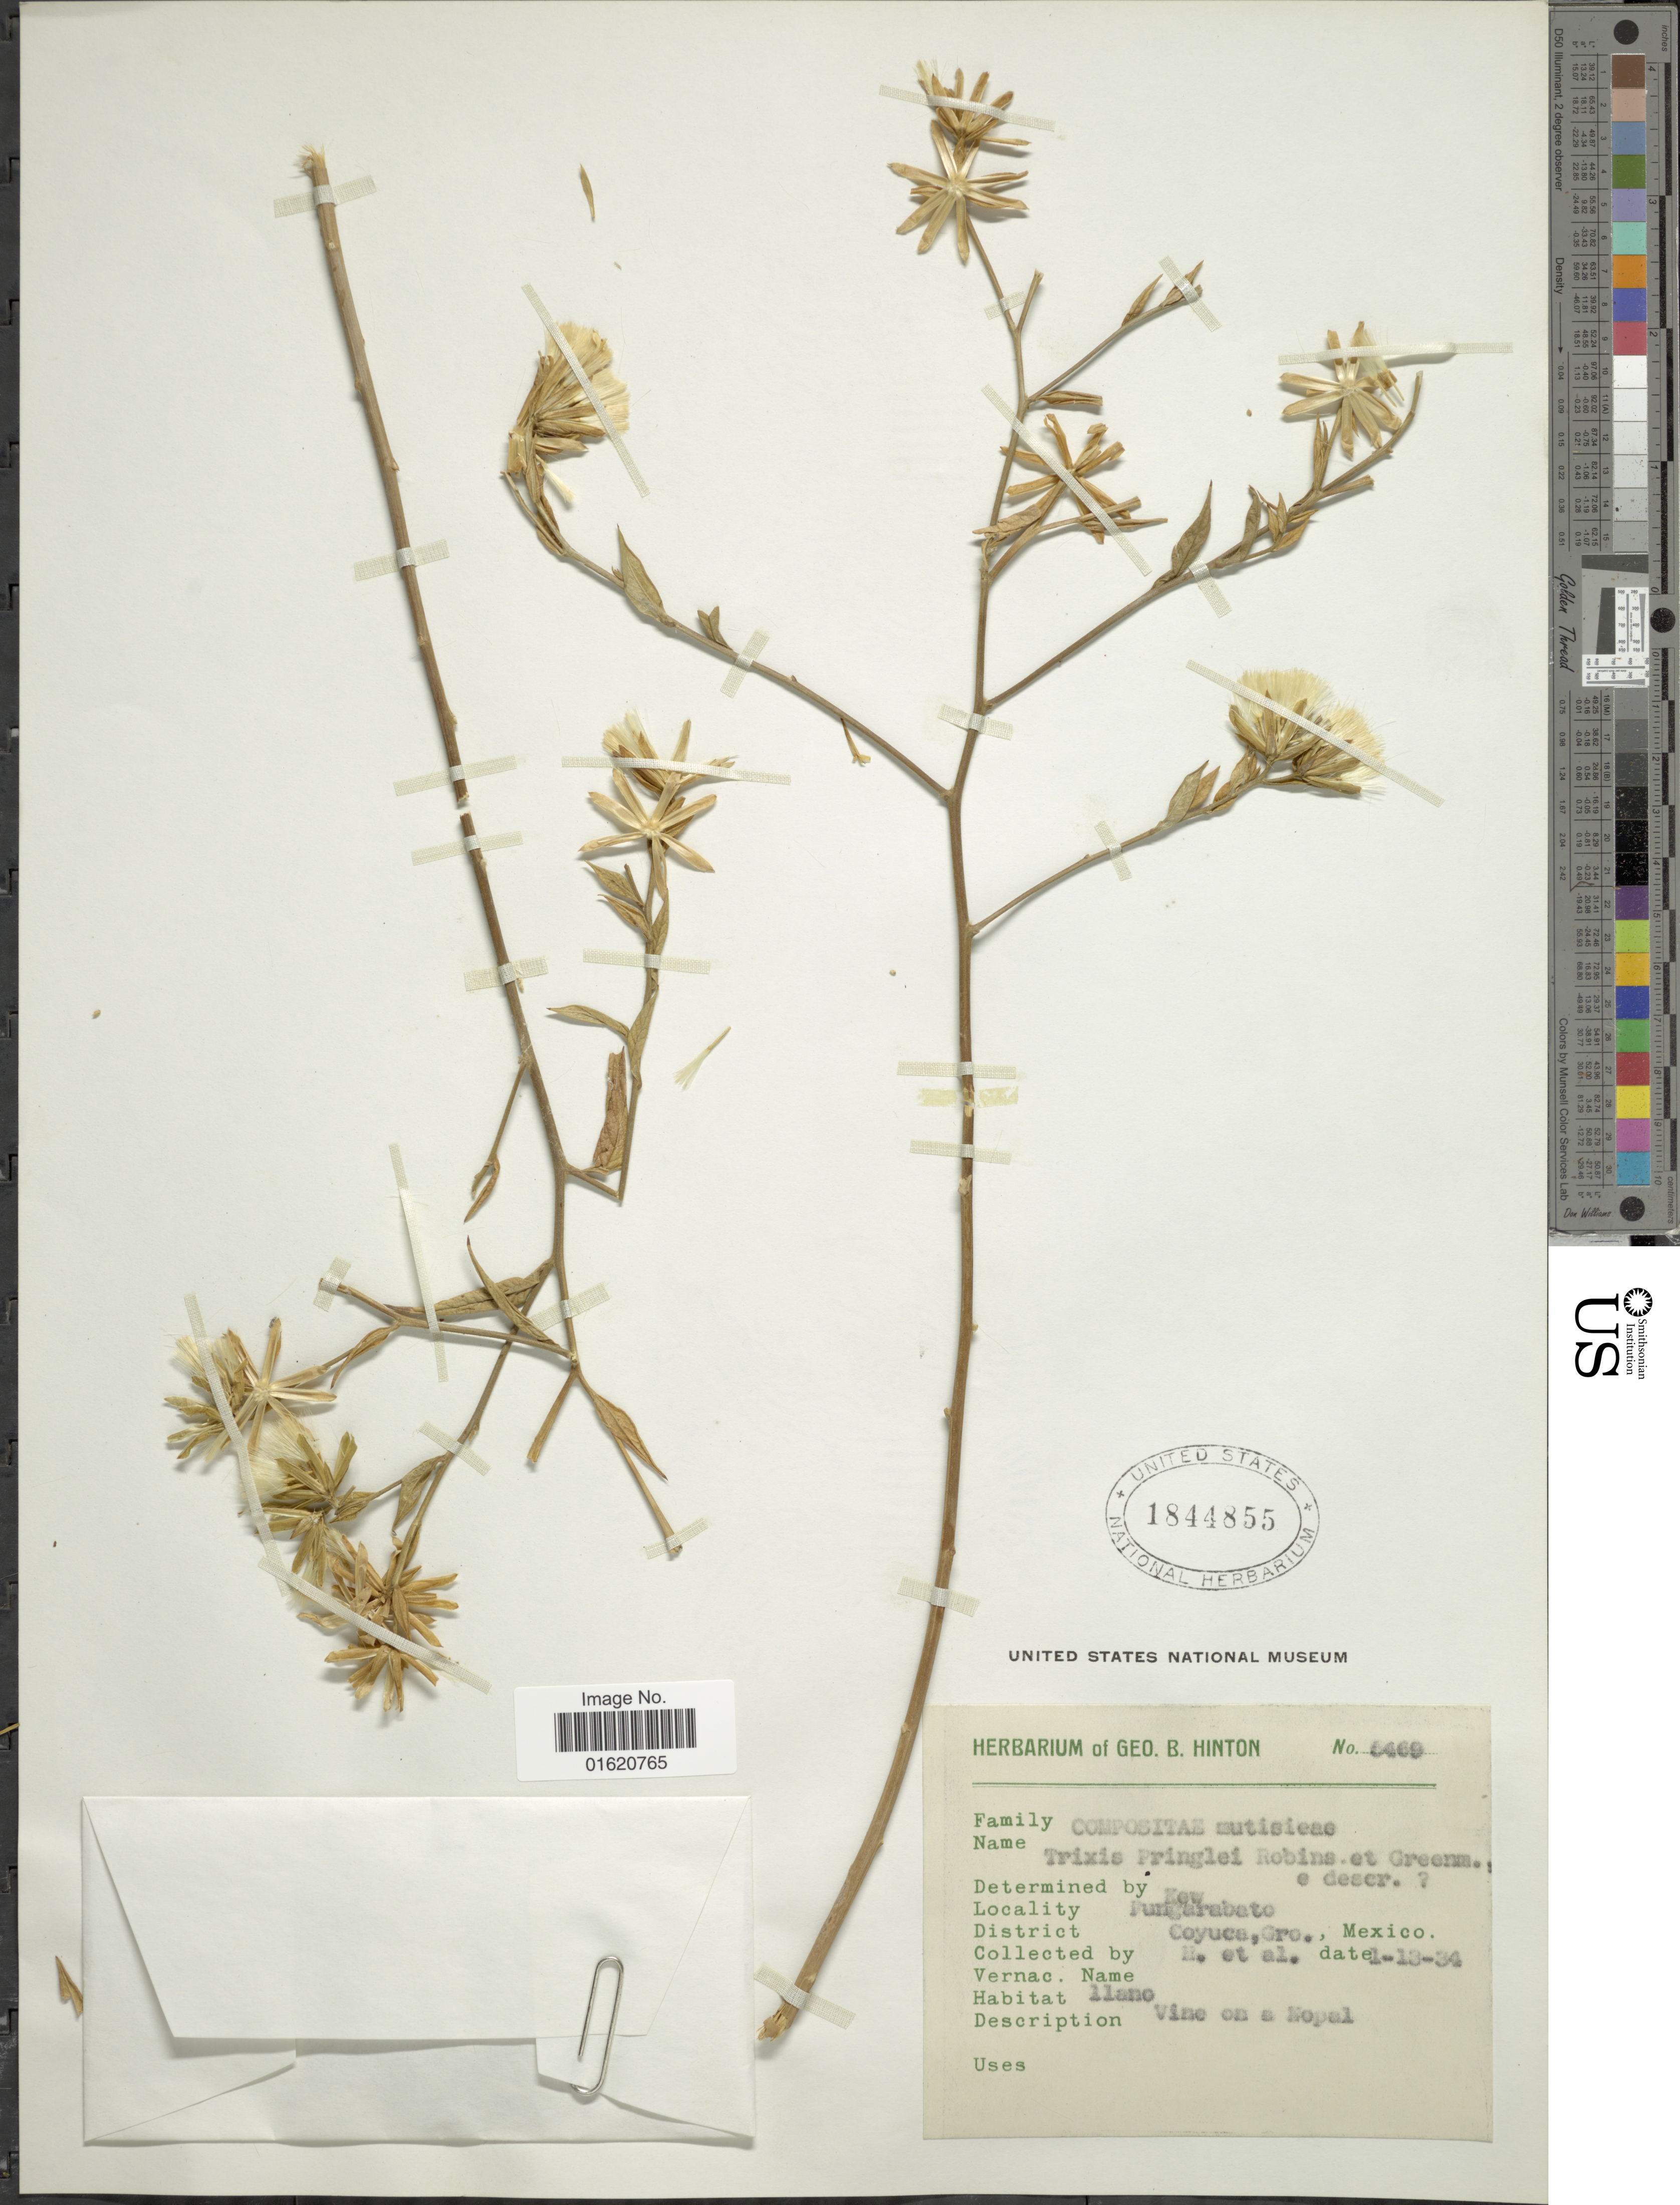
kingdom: Plantae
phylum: Tracheophyta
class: Magnoliopsida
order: Asterales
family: Asteraceae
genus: Trixis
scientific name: Trixis pringlei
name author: B.L. Rob. & Greenm.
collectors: G. B. Hinton & et al.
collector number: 5469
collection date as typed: Transcribed d/m/y: 13/1/34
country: Mexico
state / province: Guerrero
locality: Pungarabato, District Coyuca, llano, vine on a Nopal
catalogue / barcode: US 1844855